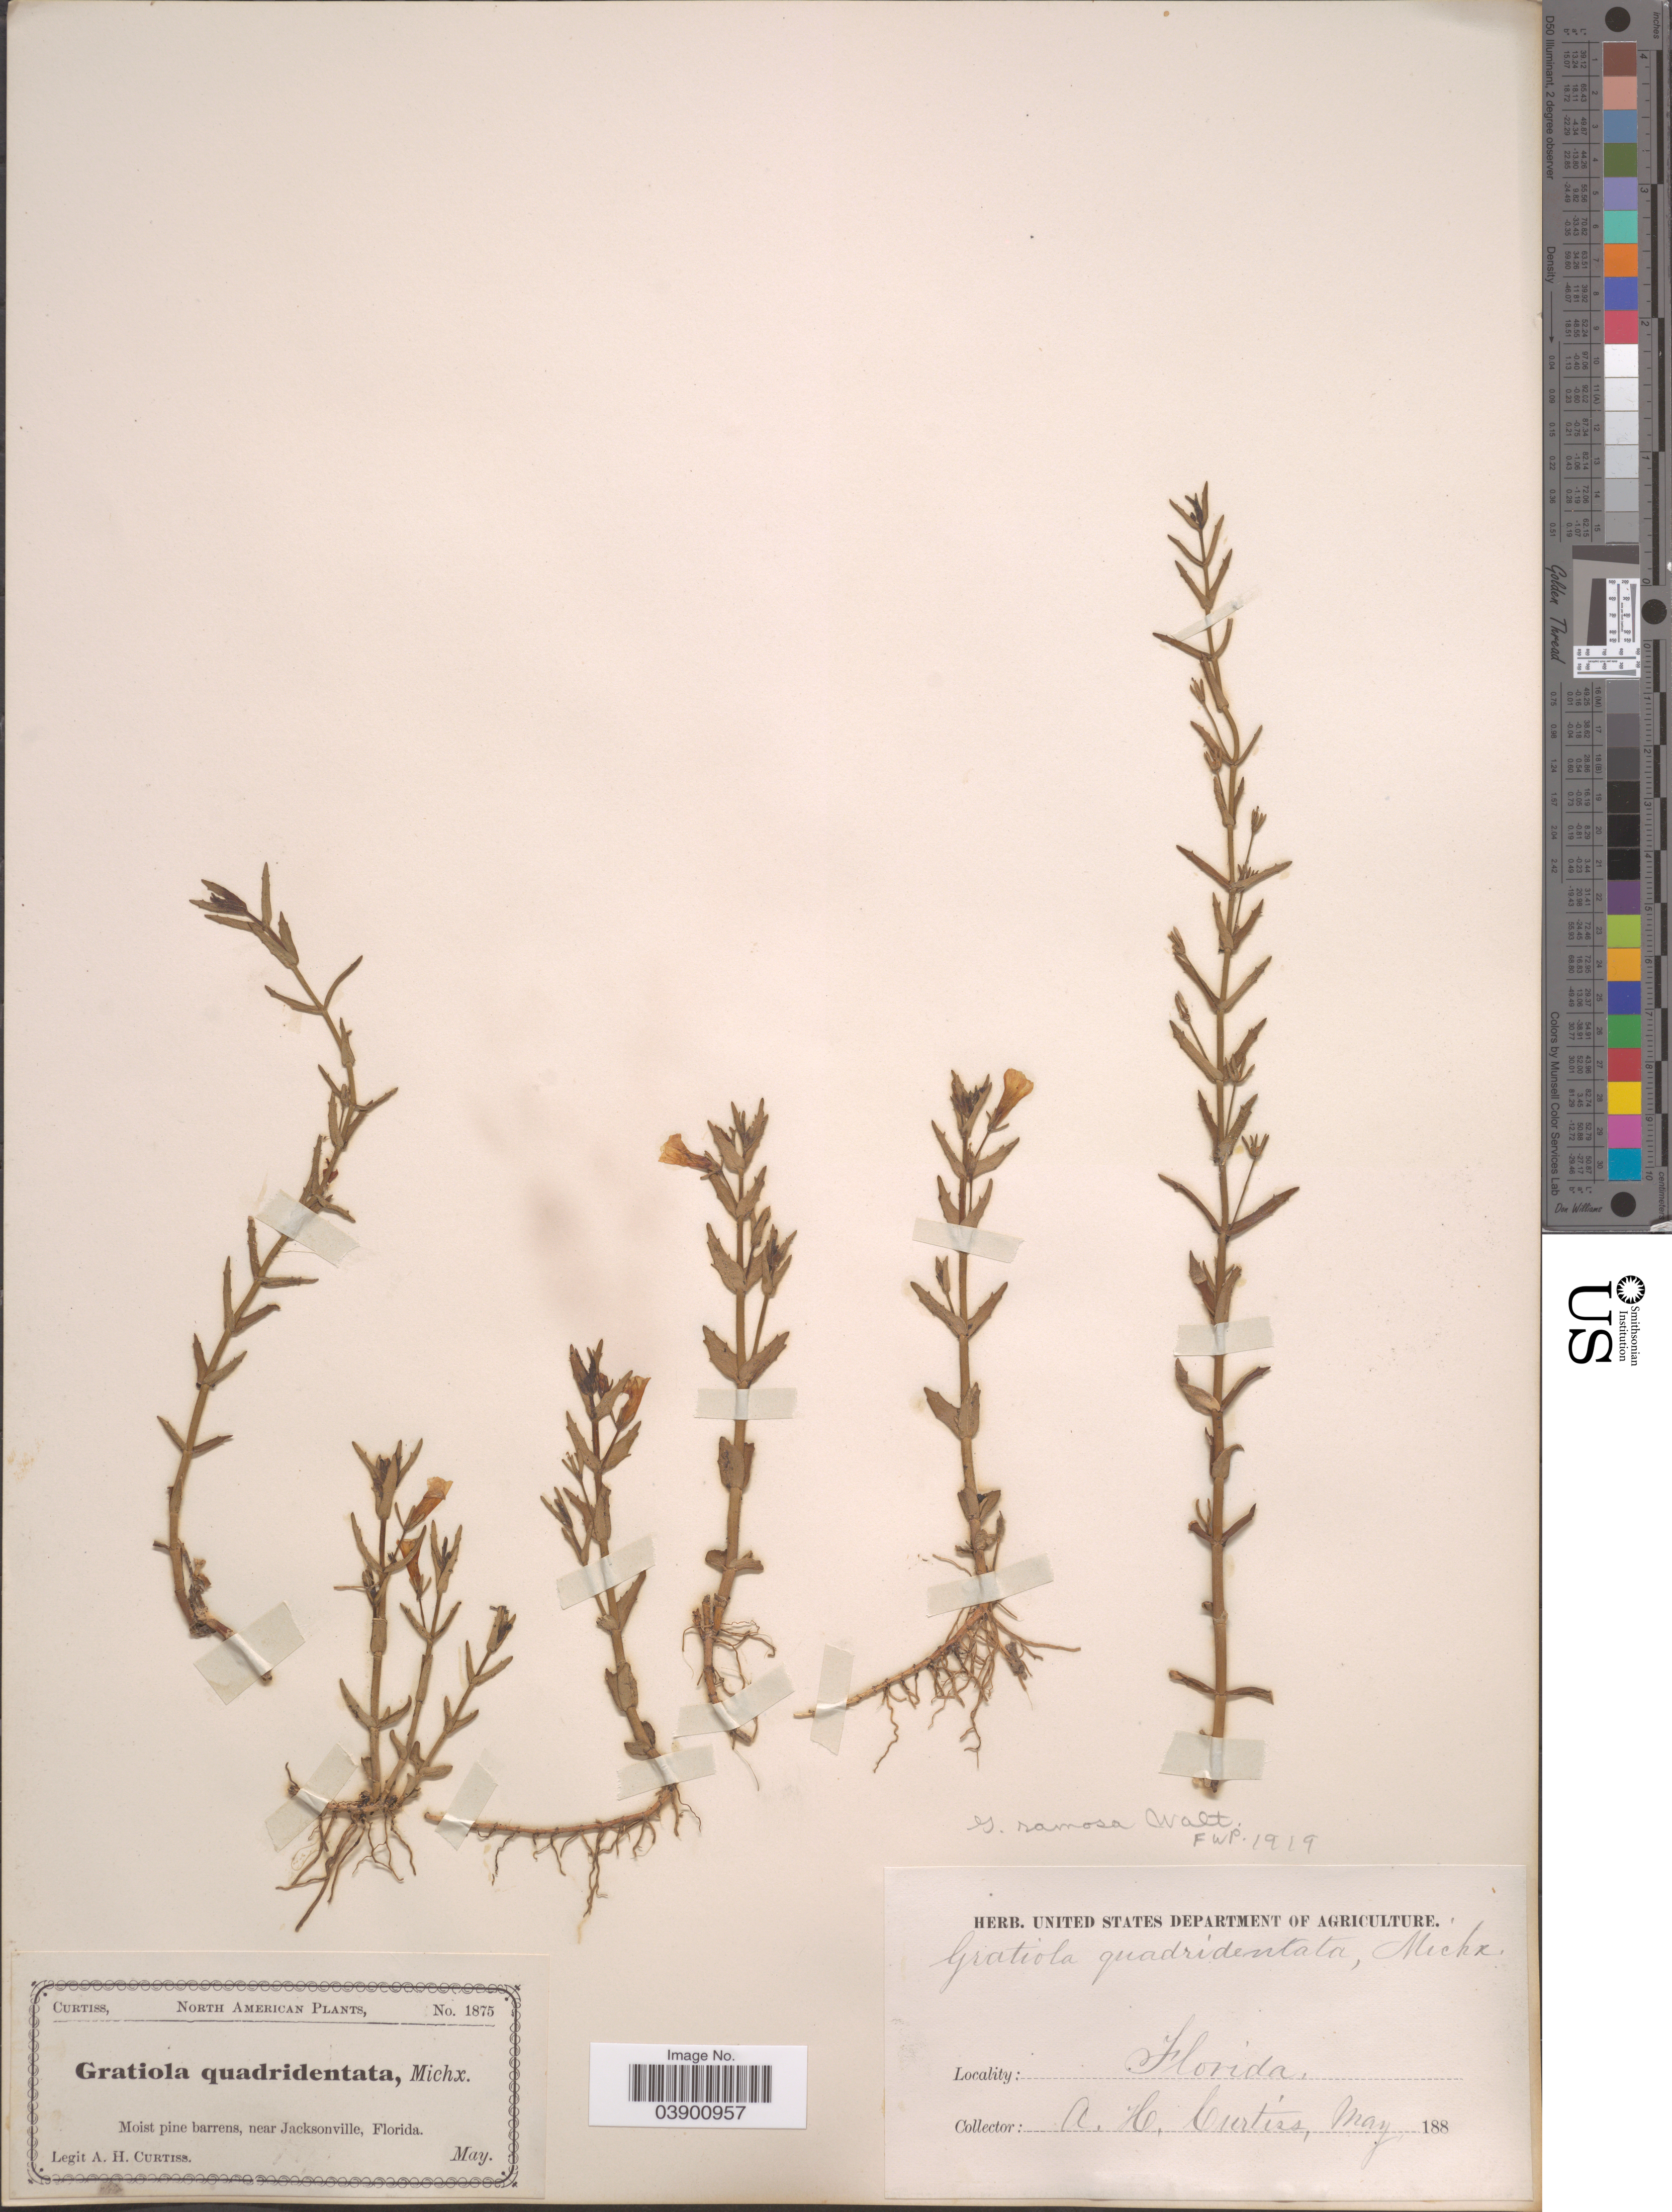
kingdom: Plantae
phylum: Tracheophyta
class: Magnoliopsida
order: Lamiales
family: Plantaginaceae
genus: Gratiola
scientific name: Gratiola ramosa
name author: Walter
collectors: A. H. Curtiss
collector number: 1875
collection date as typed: May 188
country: United States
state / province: Florida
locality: Near Jacksonville.